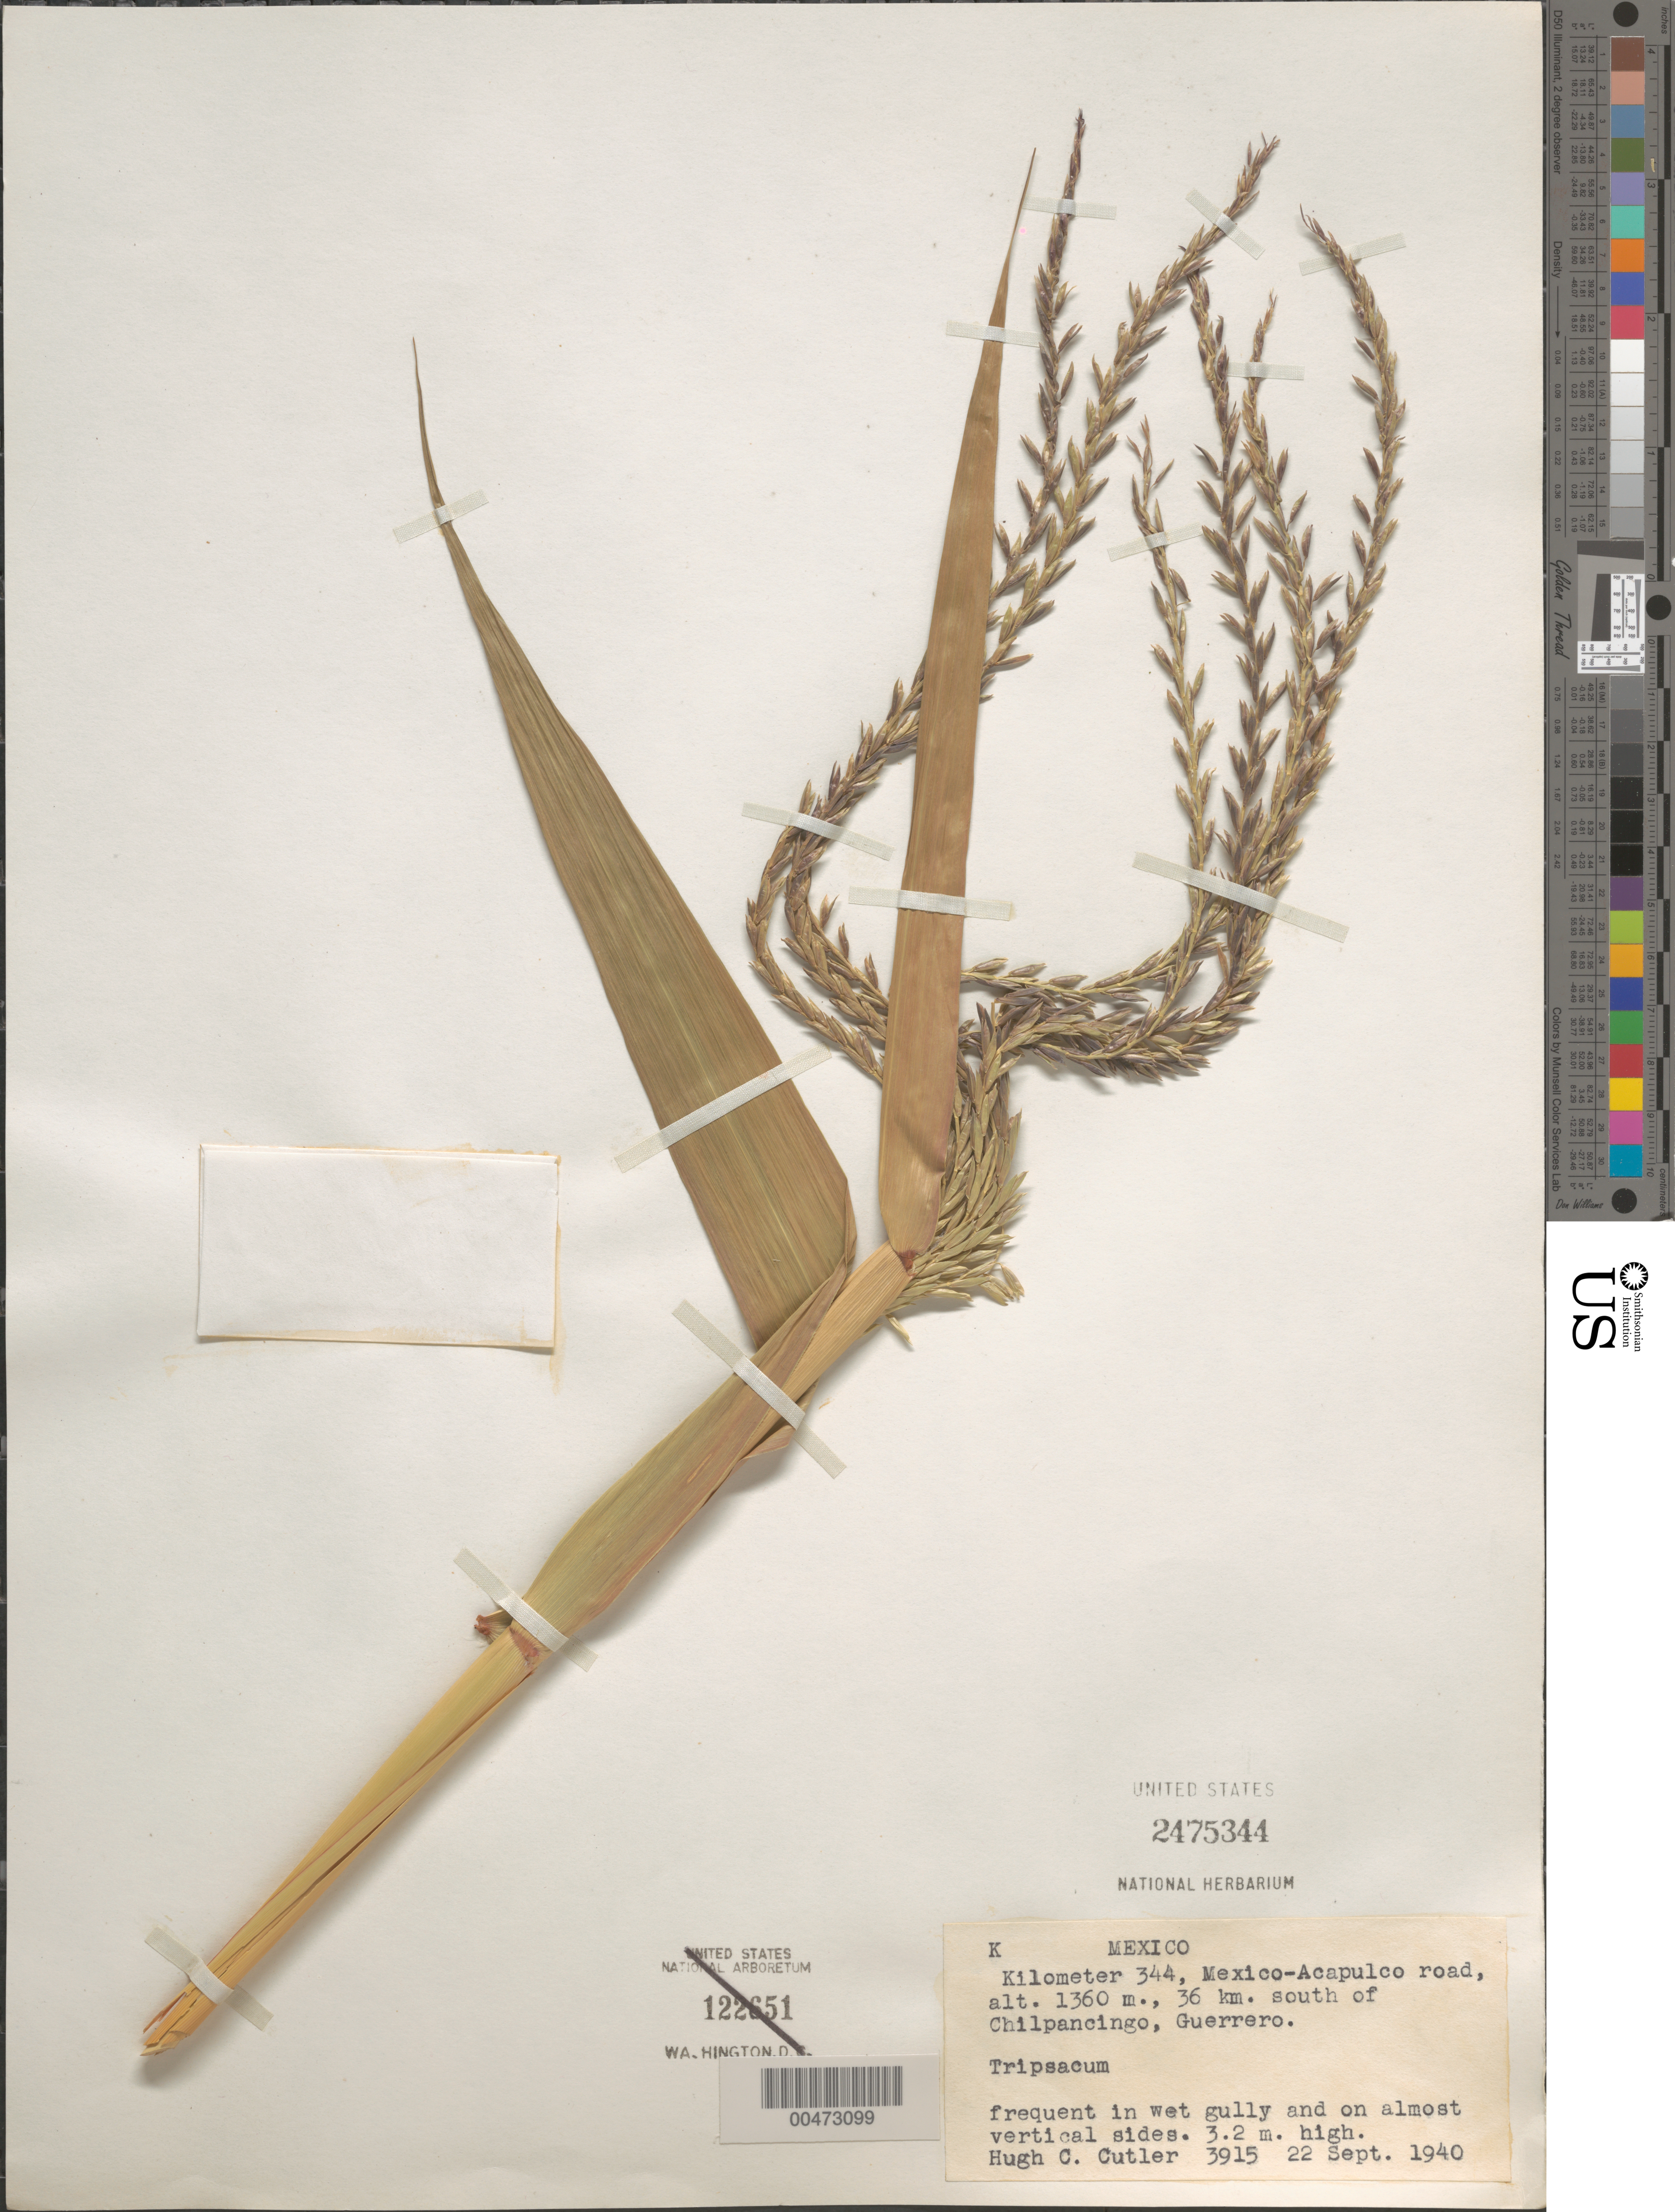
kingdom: Plantae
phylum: Tracheophyta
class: Liliopsida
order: Poales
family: Poaceae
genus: Tripsacum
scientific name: Tripsacum sp.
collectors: H. C. Cutler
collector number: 3915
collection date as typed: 22 Sep 1940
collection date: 1940-09-22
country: Mexico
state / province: Guerrero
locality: Km 344, Mexico - Acapulco Rd, 36 km S of Chilpancingo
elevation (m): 1360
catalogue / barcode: US 2475344